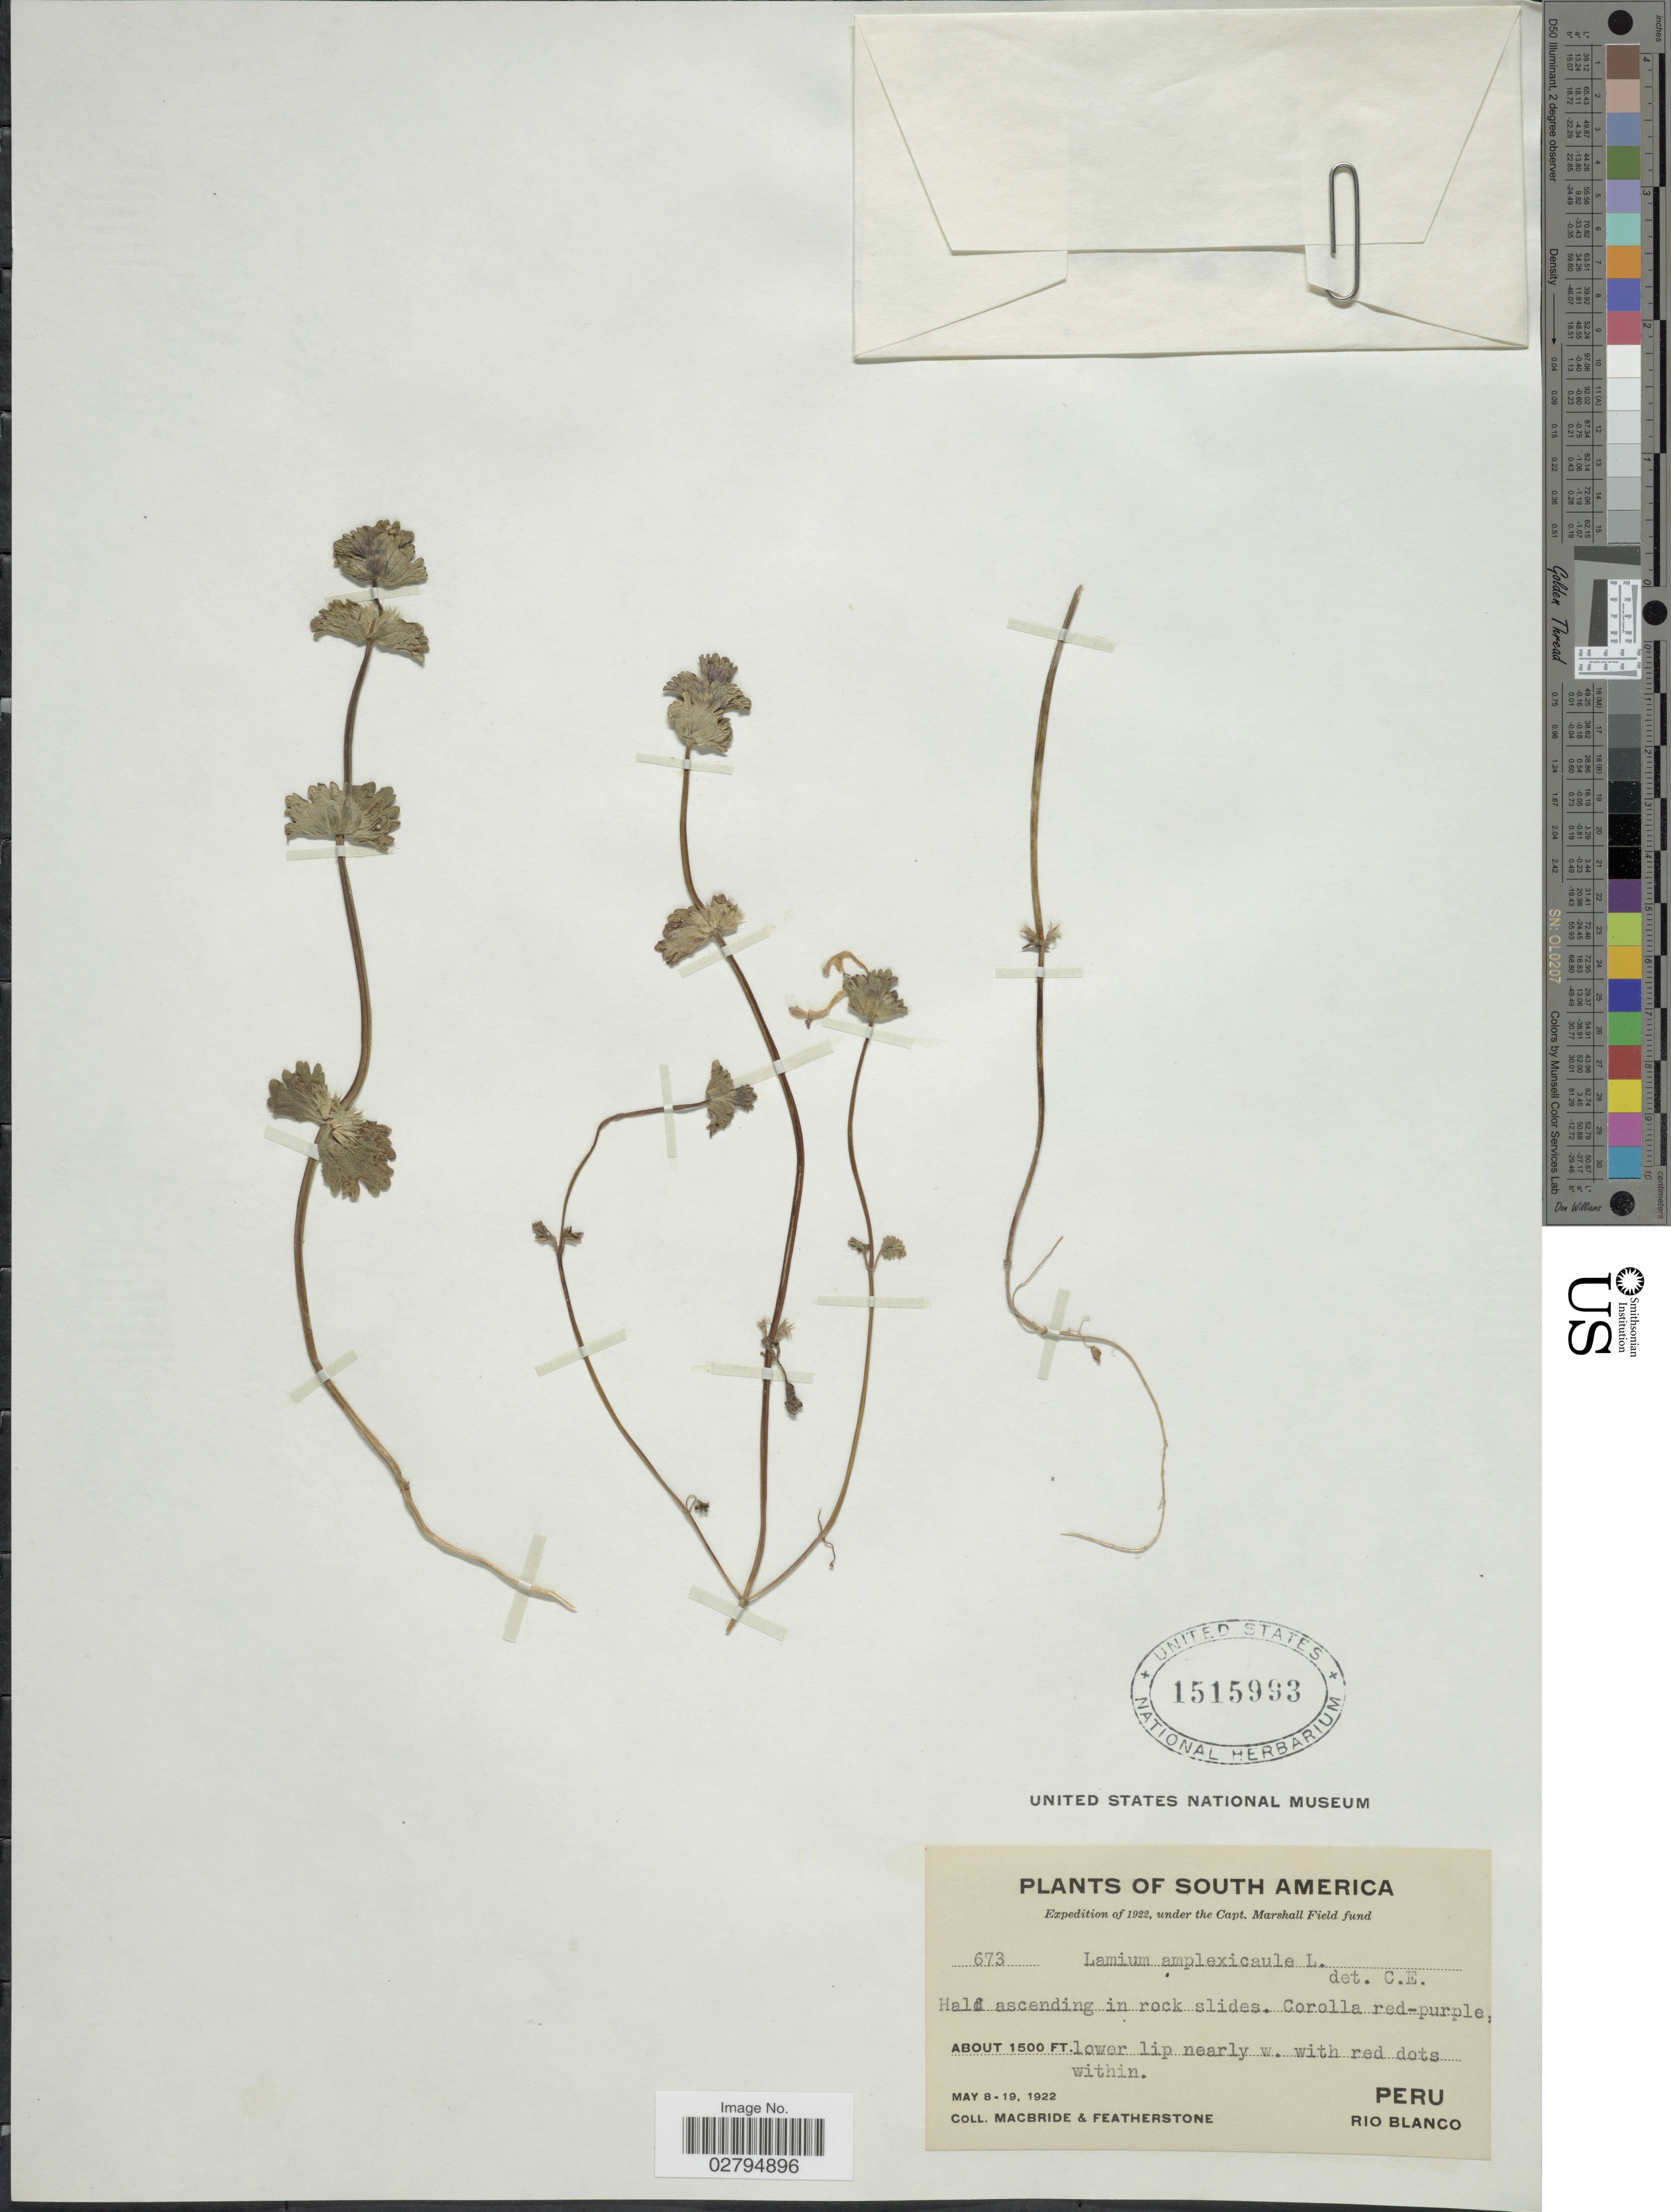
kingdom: Plantae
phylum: Tracheophyta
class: Magnoliopsida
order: Lamiales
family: Lamiaceae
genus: Lamium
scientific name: Lamium amplexicaule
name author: L.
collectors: Macbride, -- & -. Featherstone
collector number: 673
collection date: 1922-05-08/1922-05-19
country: Peru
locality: Rio Blanco.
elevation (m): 457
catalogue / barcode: US 1515993